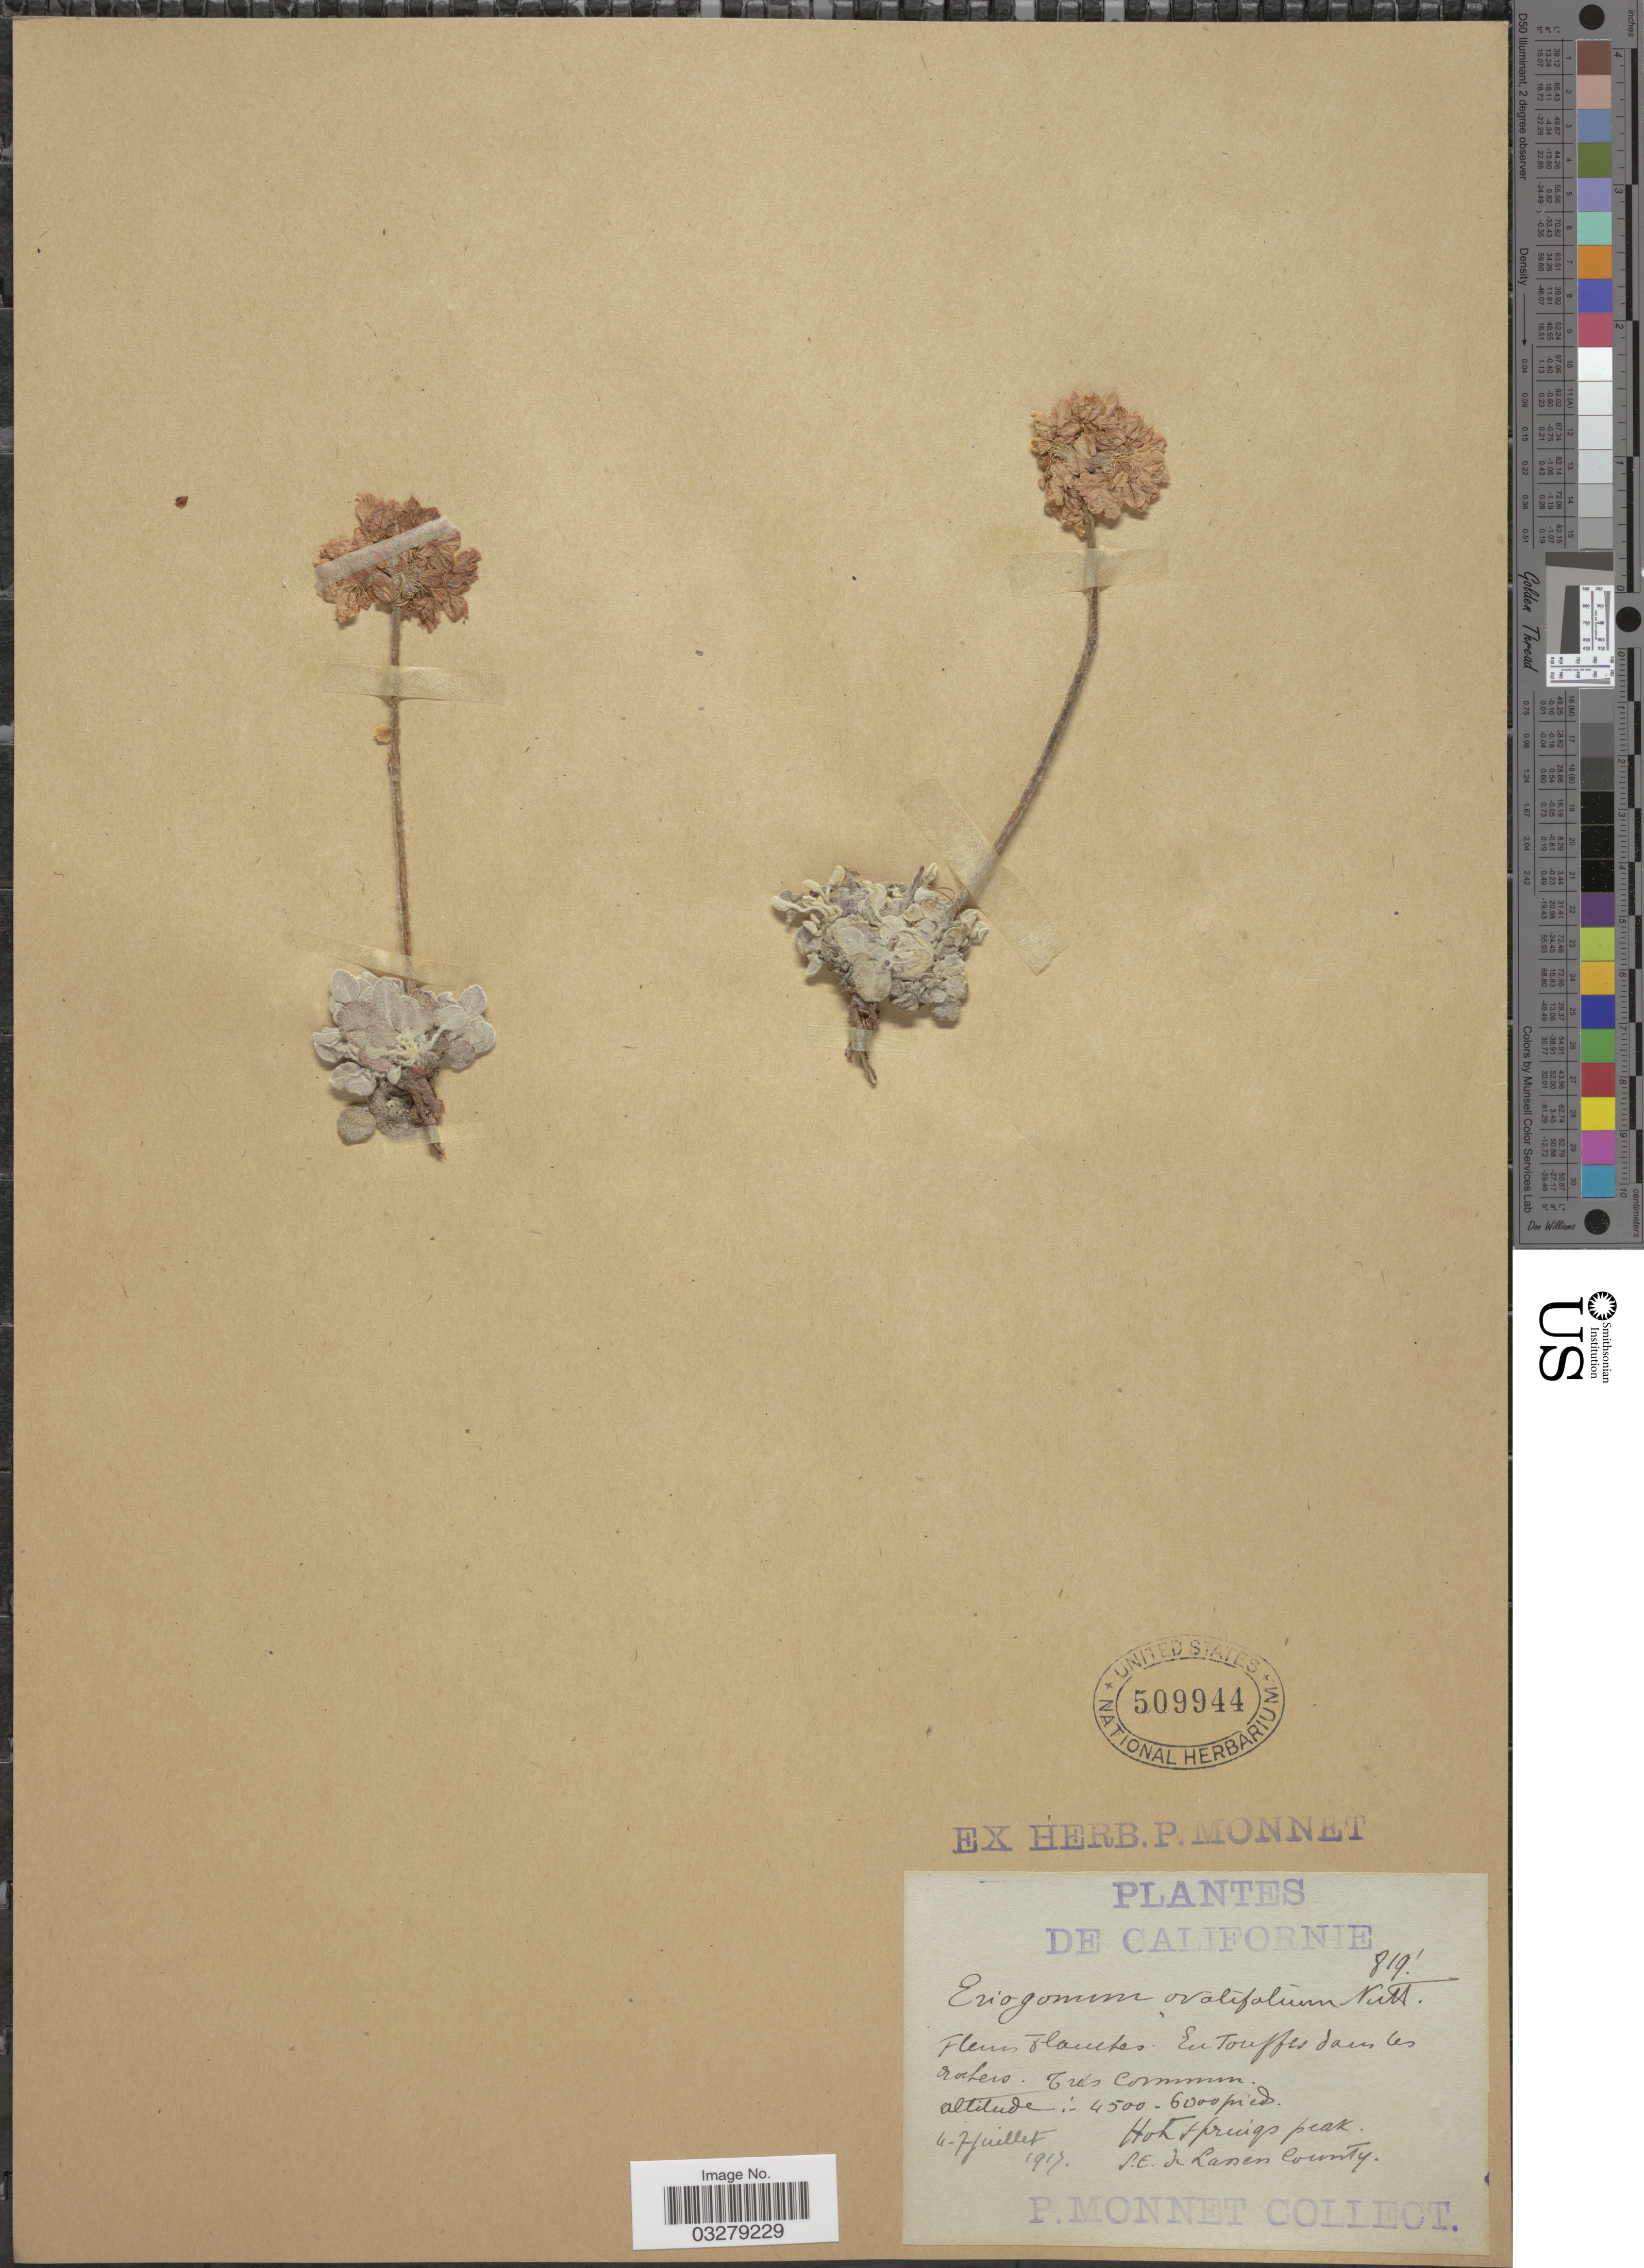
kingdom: Plantae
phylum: Tracheophyta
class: Magnoliopsida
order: Caryophyllales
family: Polygonaceae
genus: Eriogonum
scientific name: Eriogonum ovalifolium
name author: Nutt.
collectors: P. Monnet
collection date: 1917-07-04/1917-07-07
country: United States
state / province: California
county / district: Lassen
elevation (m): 1372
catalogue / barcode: US 509944